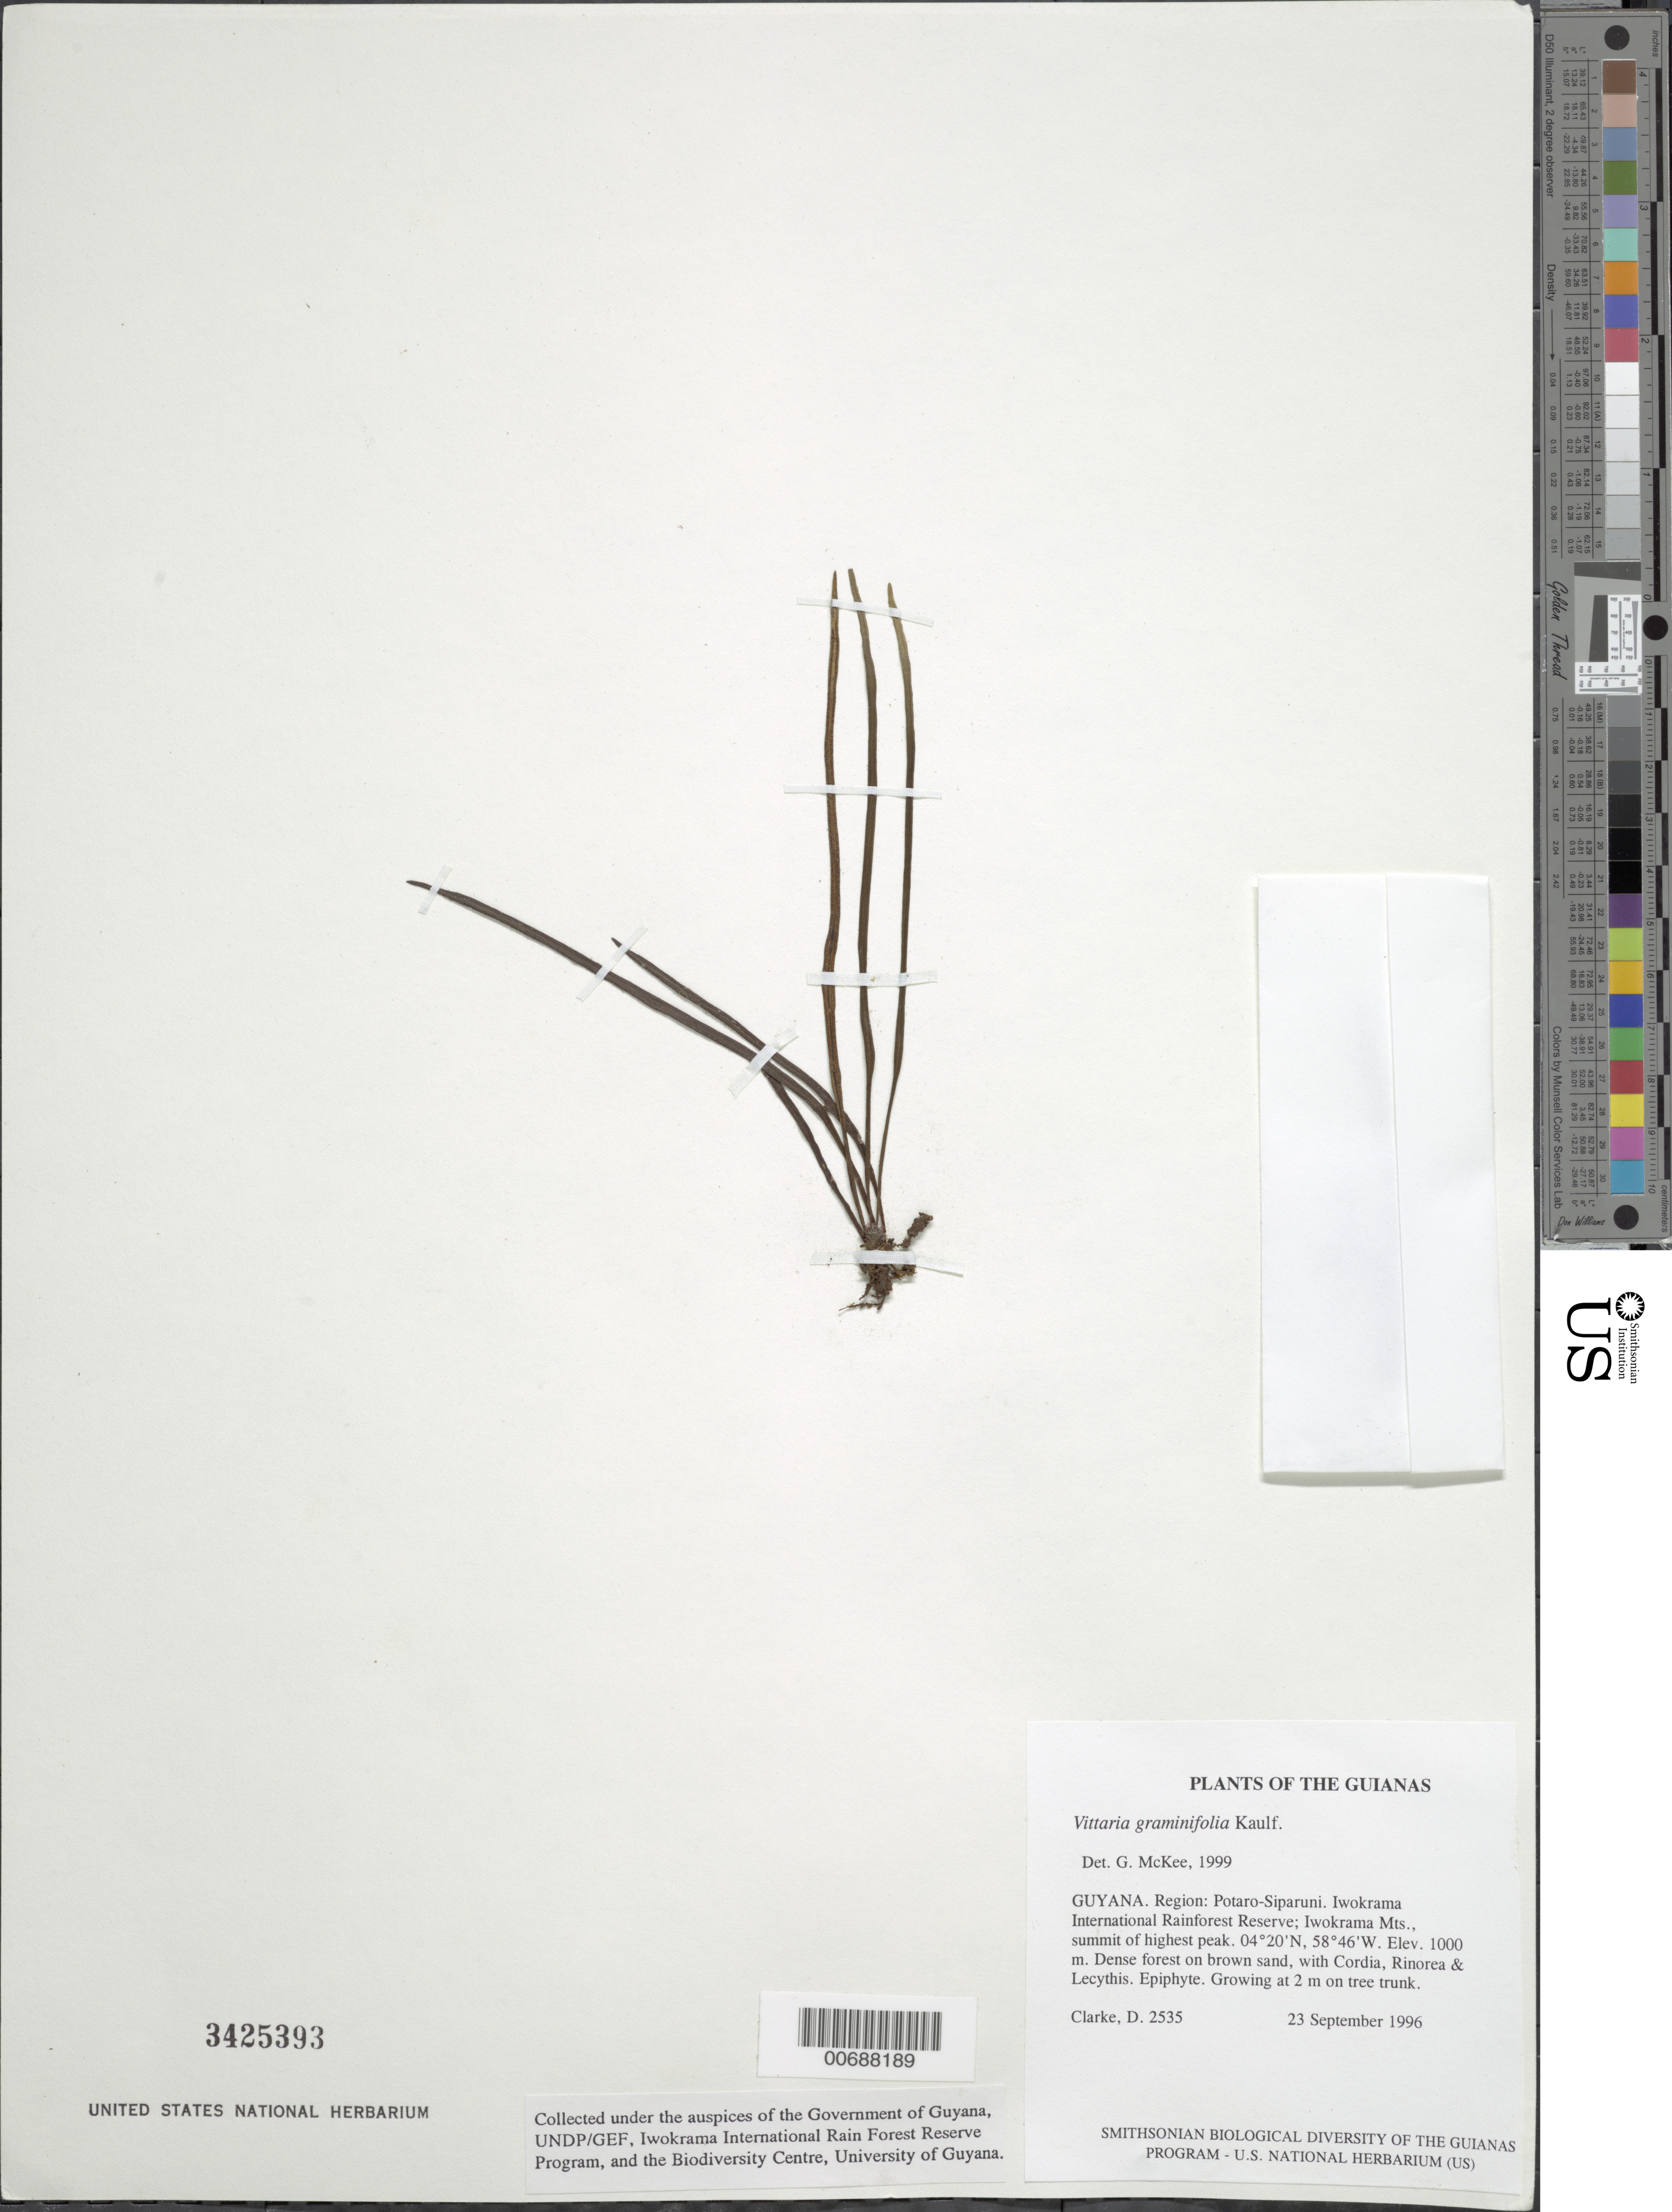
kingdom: Plantae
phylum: Tracheophyta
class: Polypodiopsida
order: Polypodiales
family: Pteridaceae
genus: Vittaria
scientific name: Vittaria graminifolia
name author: Kaulf.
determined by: McKee, G. S., (US), NMNH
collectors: H. D. Clarke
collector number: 2535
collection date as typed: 23 September 1996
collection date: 1996-09-23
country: Guyana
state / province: Potaro-Siparuni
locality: Iwokrama International Rainforest Reserve; Iwokrama Mts., summit of highest peak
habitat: Dense forest on brown sand, with Cordia, Rinorea & Lecythis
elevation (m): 1000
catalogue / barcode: US 3425393